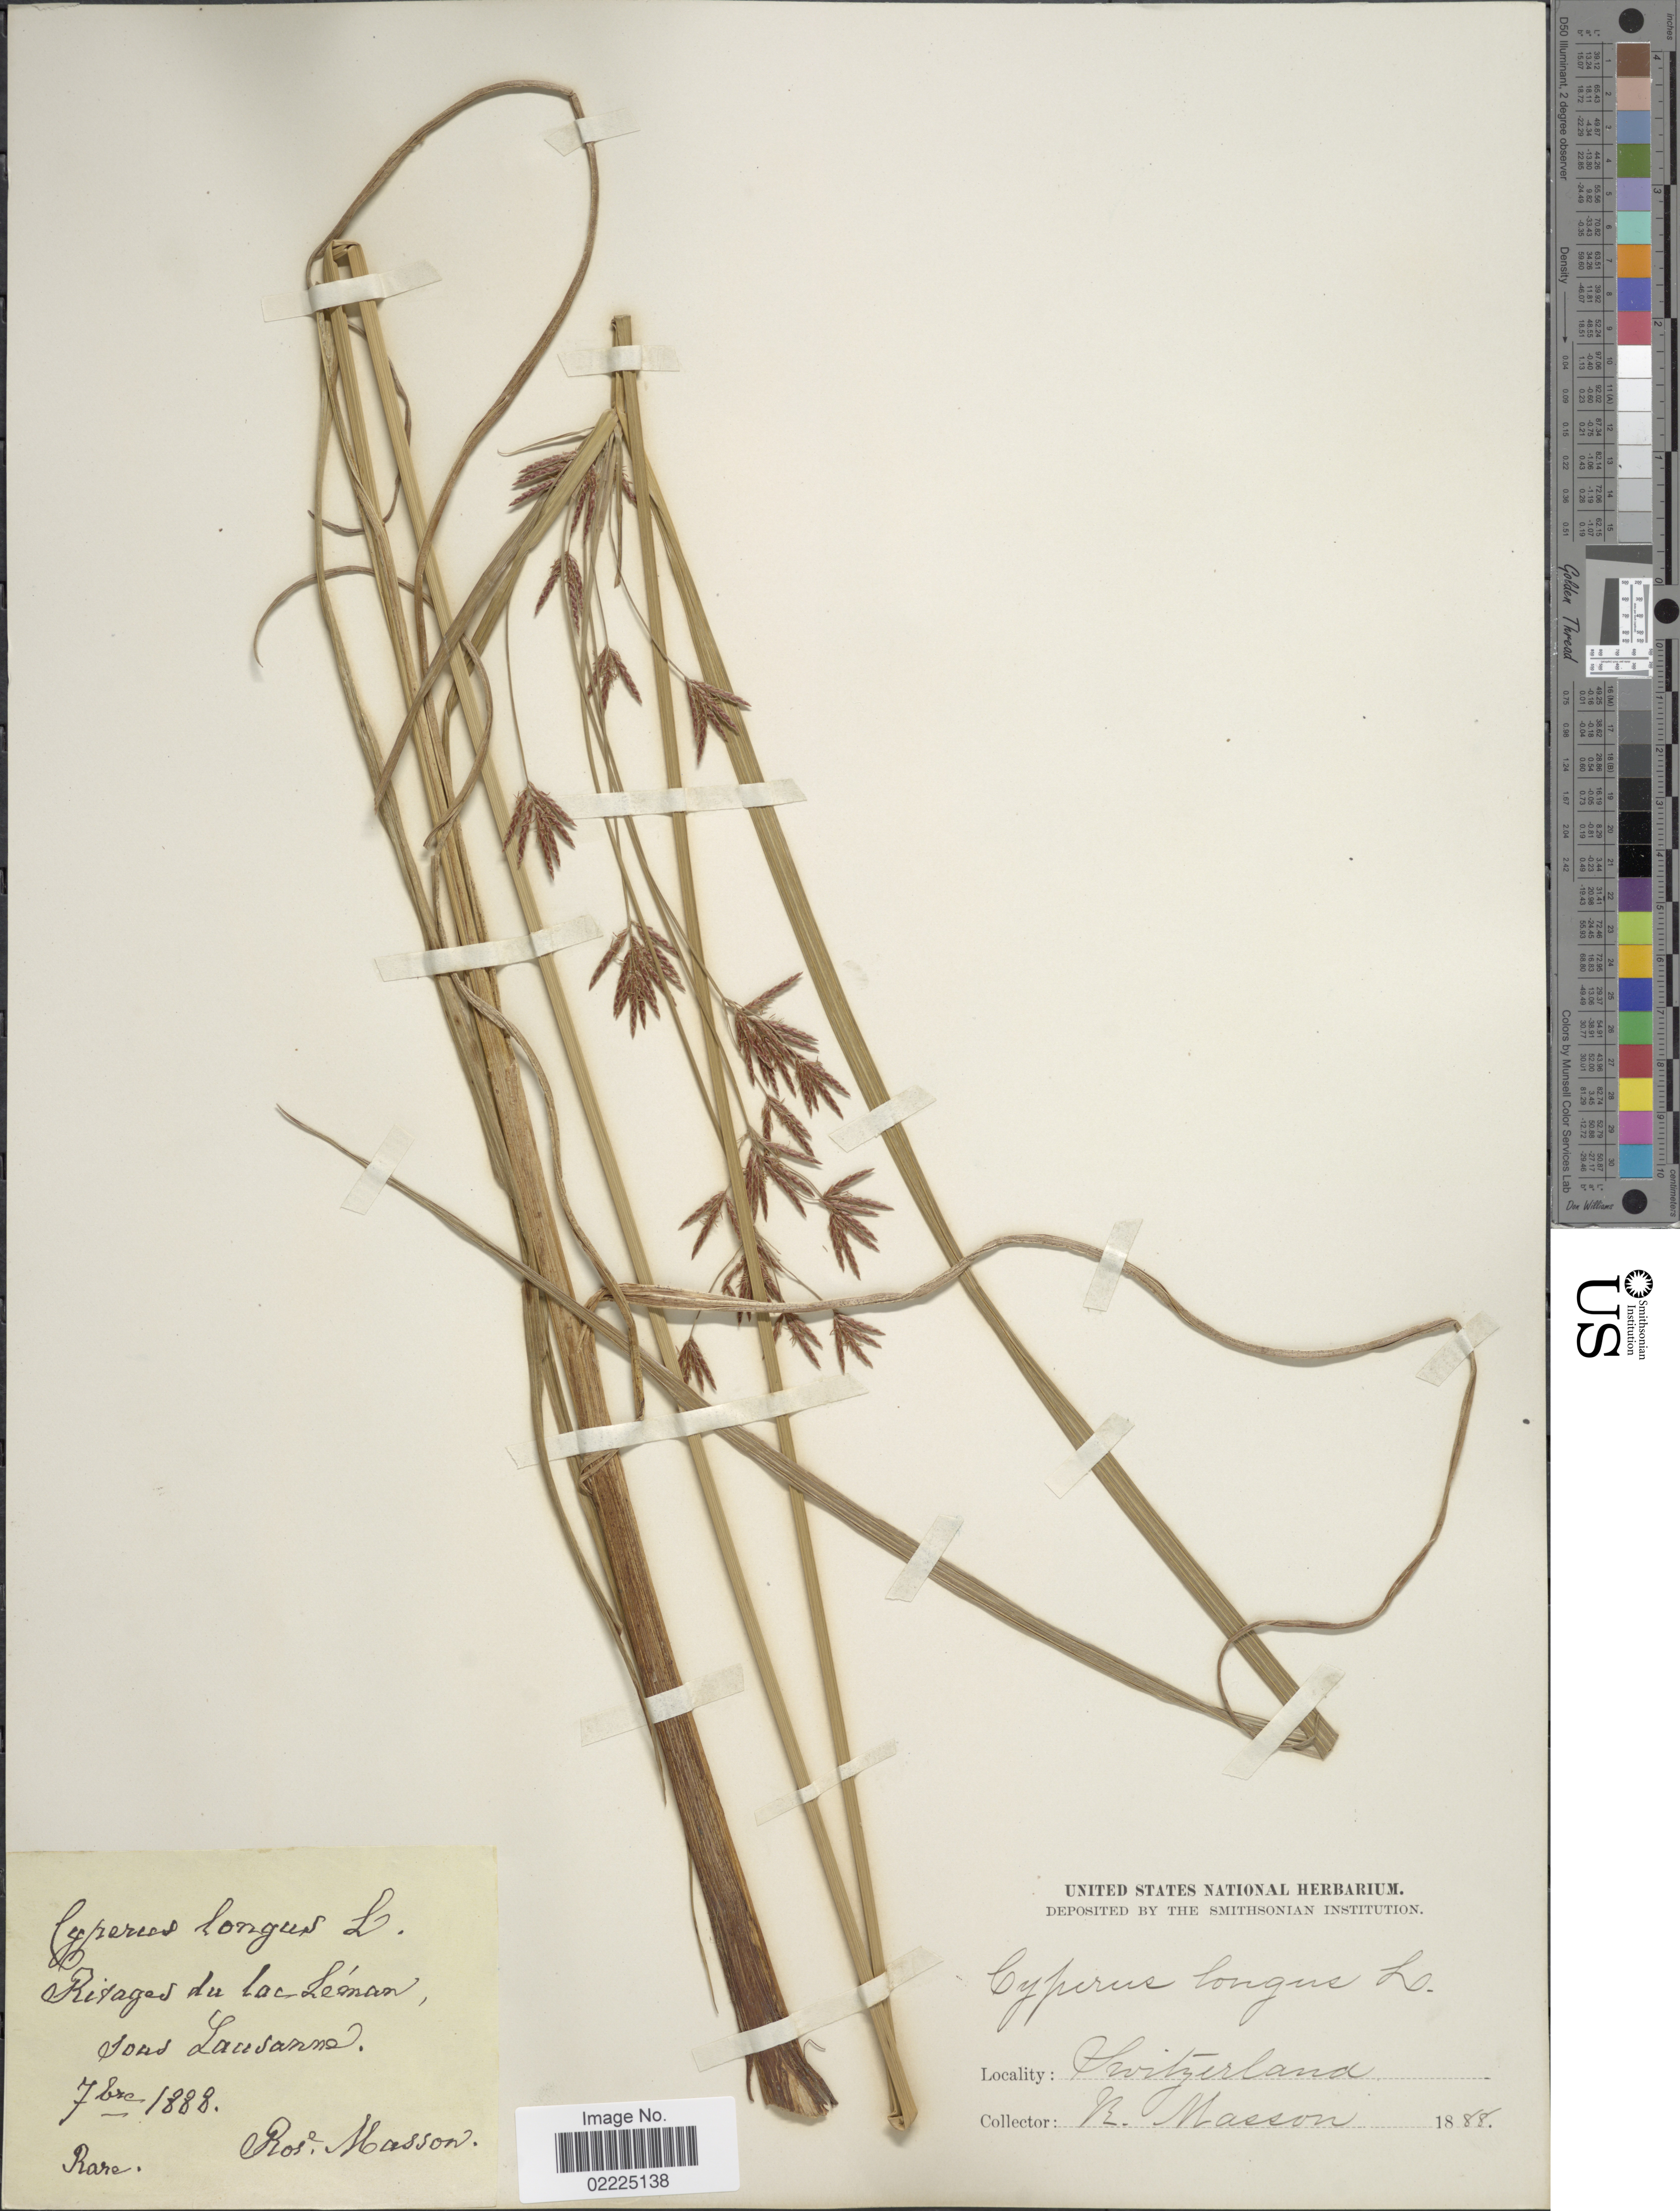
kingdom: Plantae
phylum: Tracheophyta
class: Liliopsida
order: Poales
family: Cyperaceae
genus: Cyperus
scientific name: Cyperus longus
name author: L.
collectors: R. Masson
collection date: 1888-11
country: Switzerland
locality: Ritages du Lac leman sous Lausanne